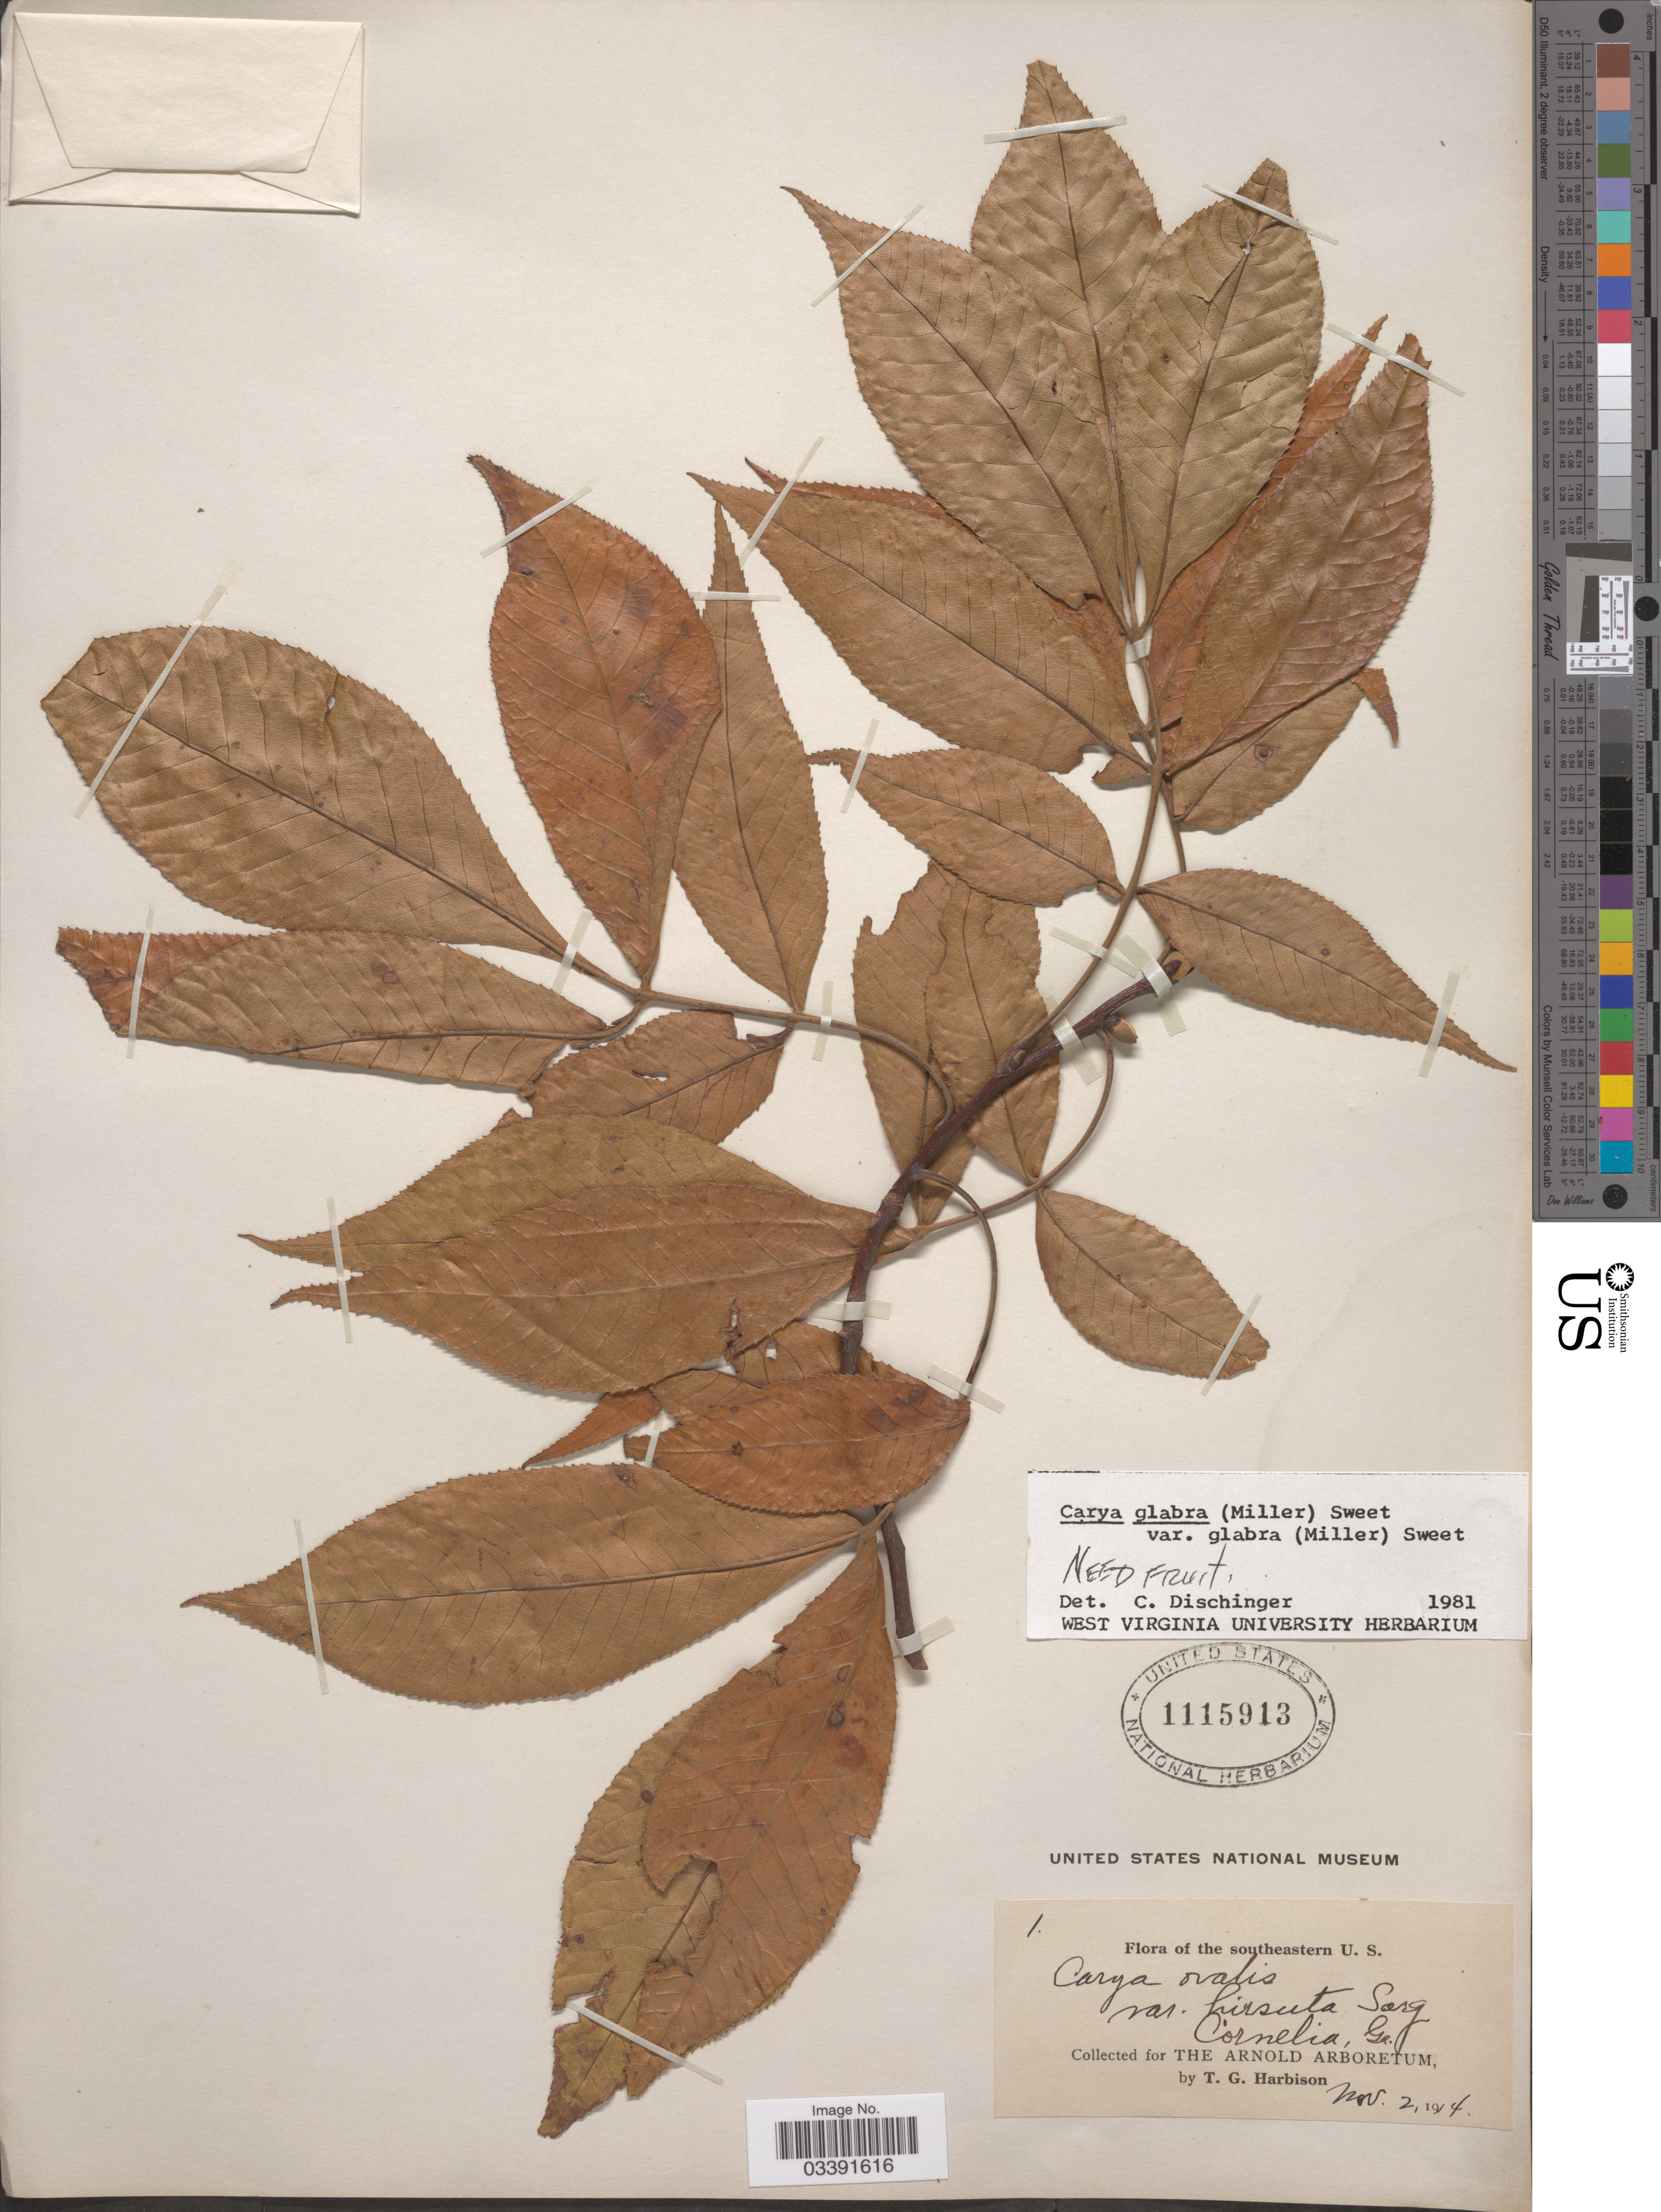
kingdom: Plantae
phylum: Tracheophyta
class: Magnoliopsida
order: Fagales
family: Juglandaceae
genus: Carya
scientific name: Carya glabra var. glabra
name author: (Mill.) Sweet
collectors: T. Harbison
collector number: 1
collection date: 1914-11-02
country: United States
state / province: Georgia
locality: Southeastern U. S. Cornelia.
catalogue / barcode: US 1115913